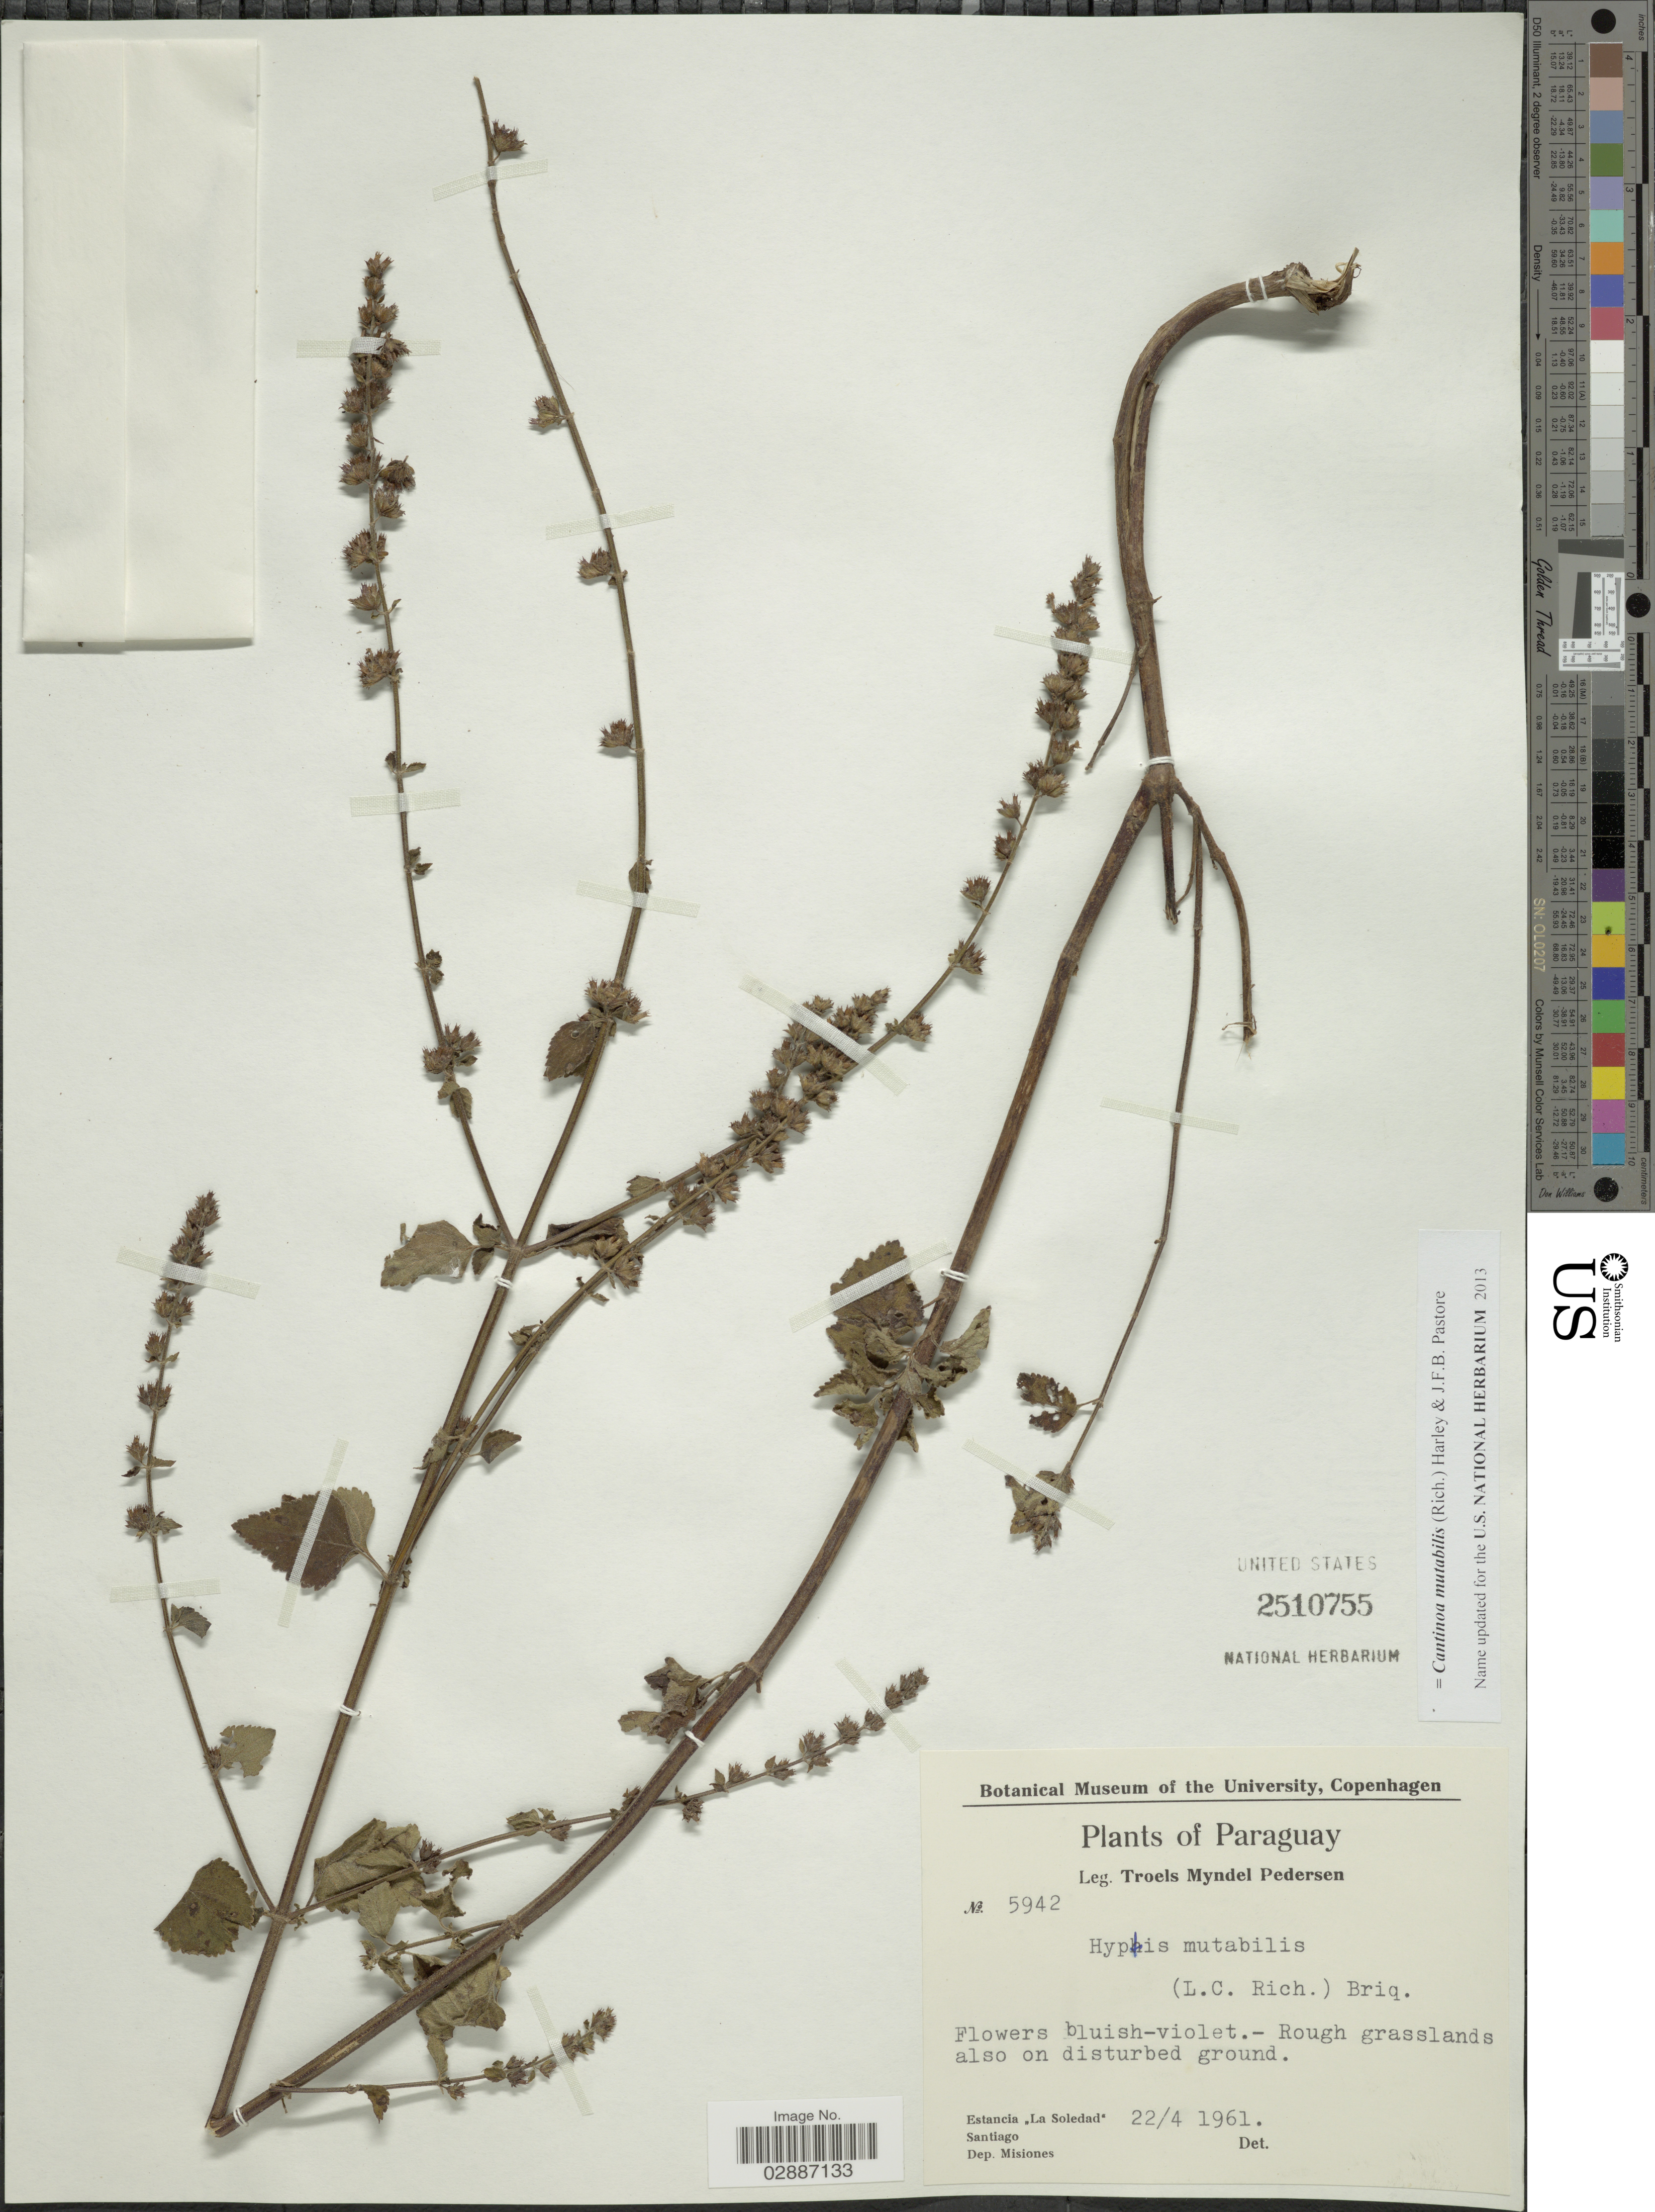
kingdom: Plantae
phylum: Tracheophyta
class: Magnoliopsida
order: Lamiales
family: Lamiaceae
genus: Cantinoa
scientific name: Cantinoa mutabilis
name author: (Epling) Harley & J.F.B. Pastore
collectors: T. Pederson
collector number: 5942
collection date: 1961-04-22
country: Paraguay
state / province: Misiones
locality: Estancia "La Soledad". Santiago. Dep. Misiones.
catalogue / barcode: US 2510755